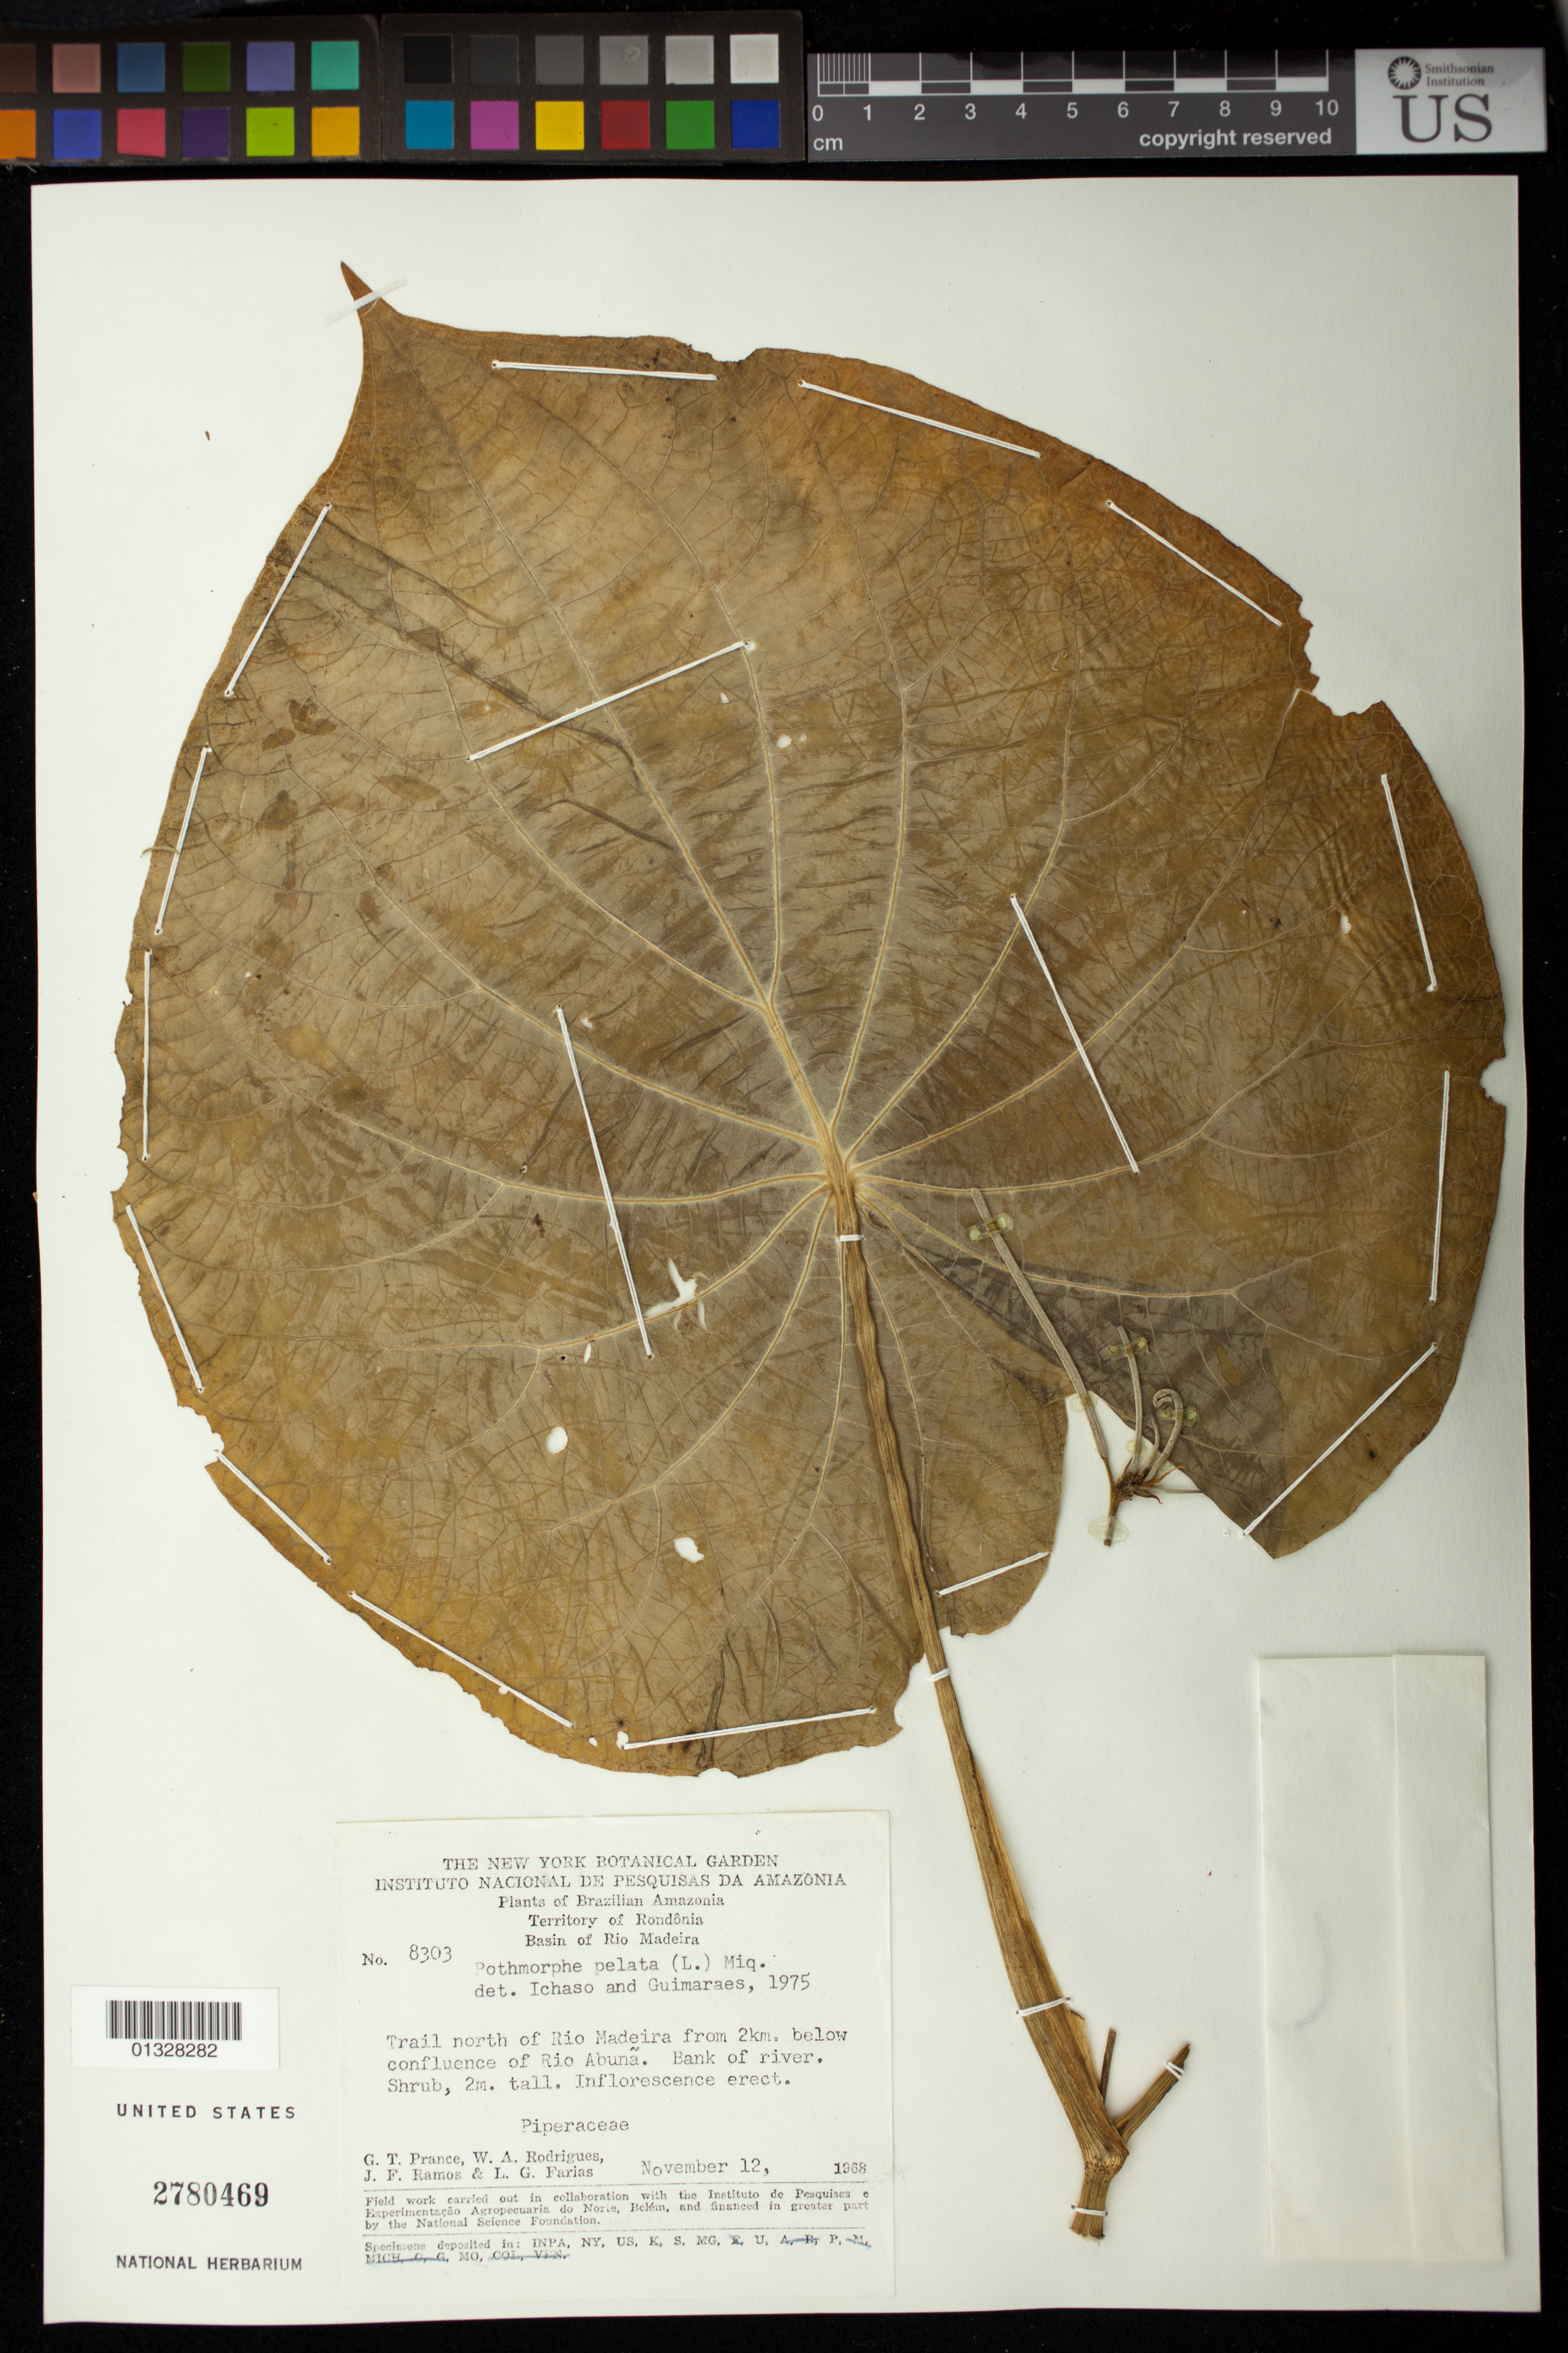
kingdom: Plantae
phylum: Tracheophyta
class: Magnoliopsida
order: Piperales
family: Piperaceae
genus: Piper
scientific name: Piper peltatum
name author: L.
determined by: Strong, M. T., (US), Smithsonian Institution - National Museum of Natural History (UNITED STATES)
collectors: G. T. Prance, W. A. Rodrigues, J. F. Ramos & L. G. Farias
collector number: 8303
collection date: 1968-11-12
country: Brazil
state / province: Rondônia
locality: Trail north of Rio Madeira from 2km below confluence of Rio Abunã. Bank of river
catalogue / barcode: US 2780469